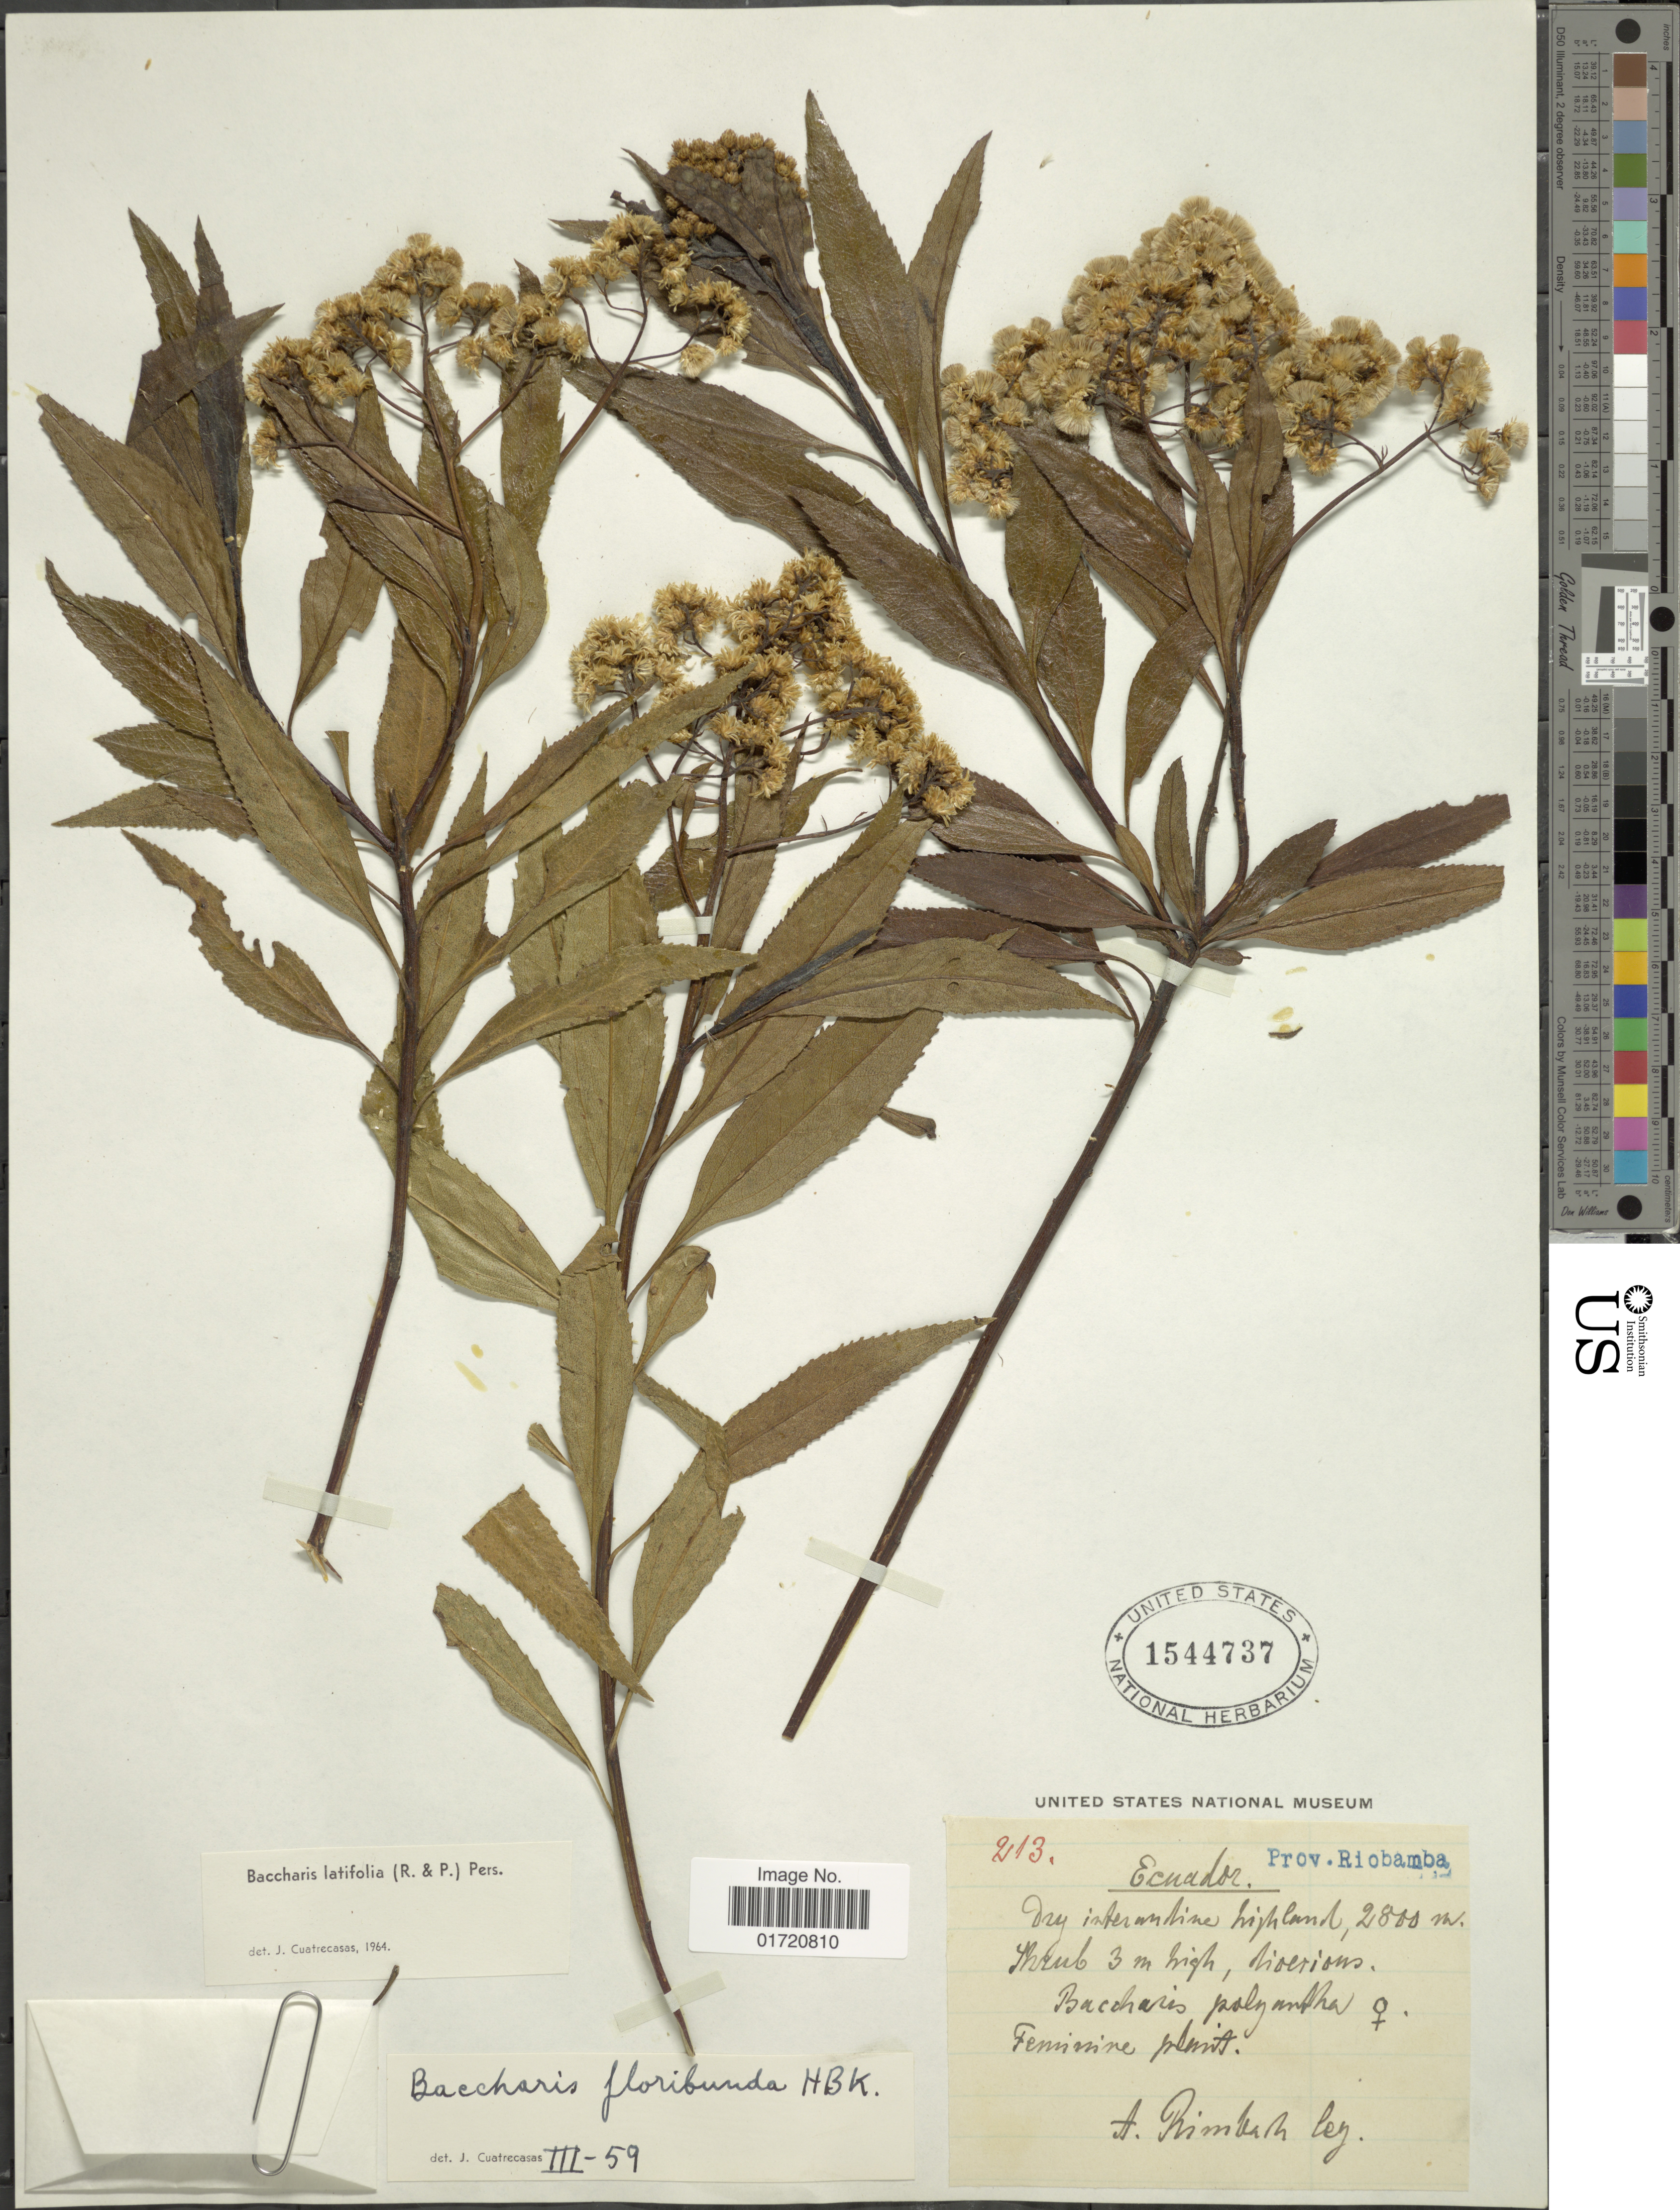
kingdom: Plantae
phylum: Tracheophyta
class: Magnoliopsida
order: Asterales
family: Asteraceae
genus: Baccharis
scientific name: Baccharis latifolia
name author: (Ruiz & Pav.) Pers.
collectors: A. Rimbach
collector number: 213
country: Ecuador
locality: Prov. Riobamba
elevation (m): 2800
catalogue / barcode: US 1544737